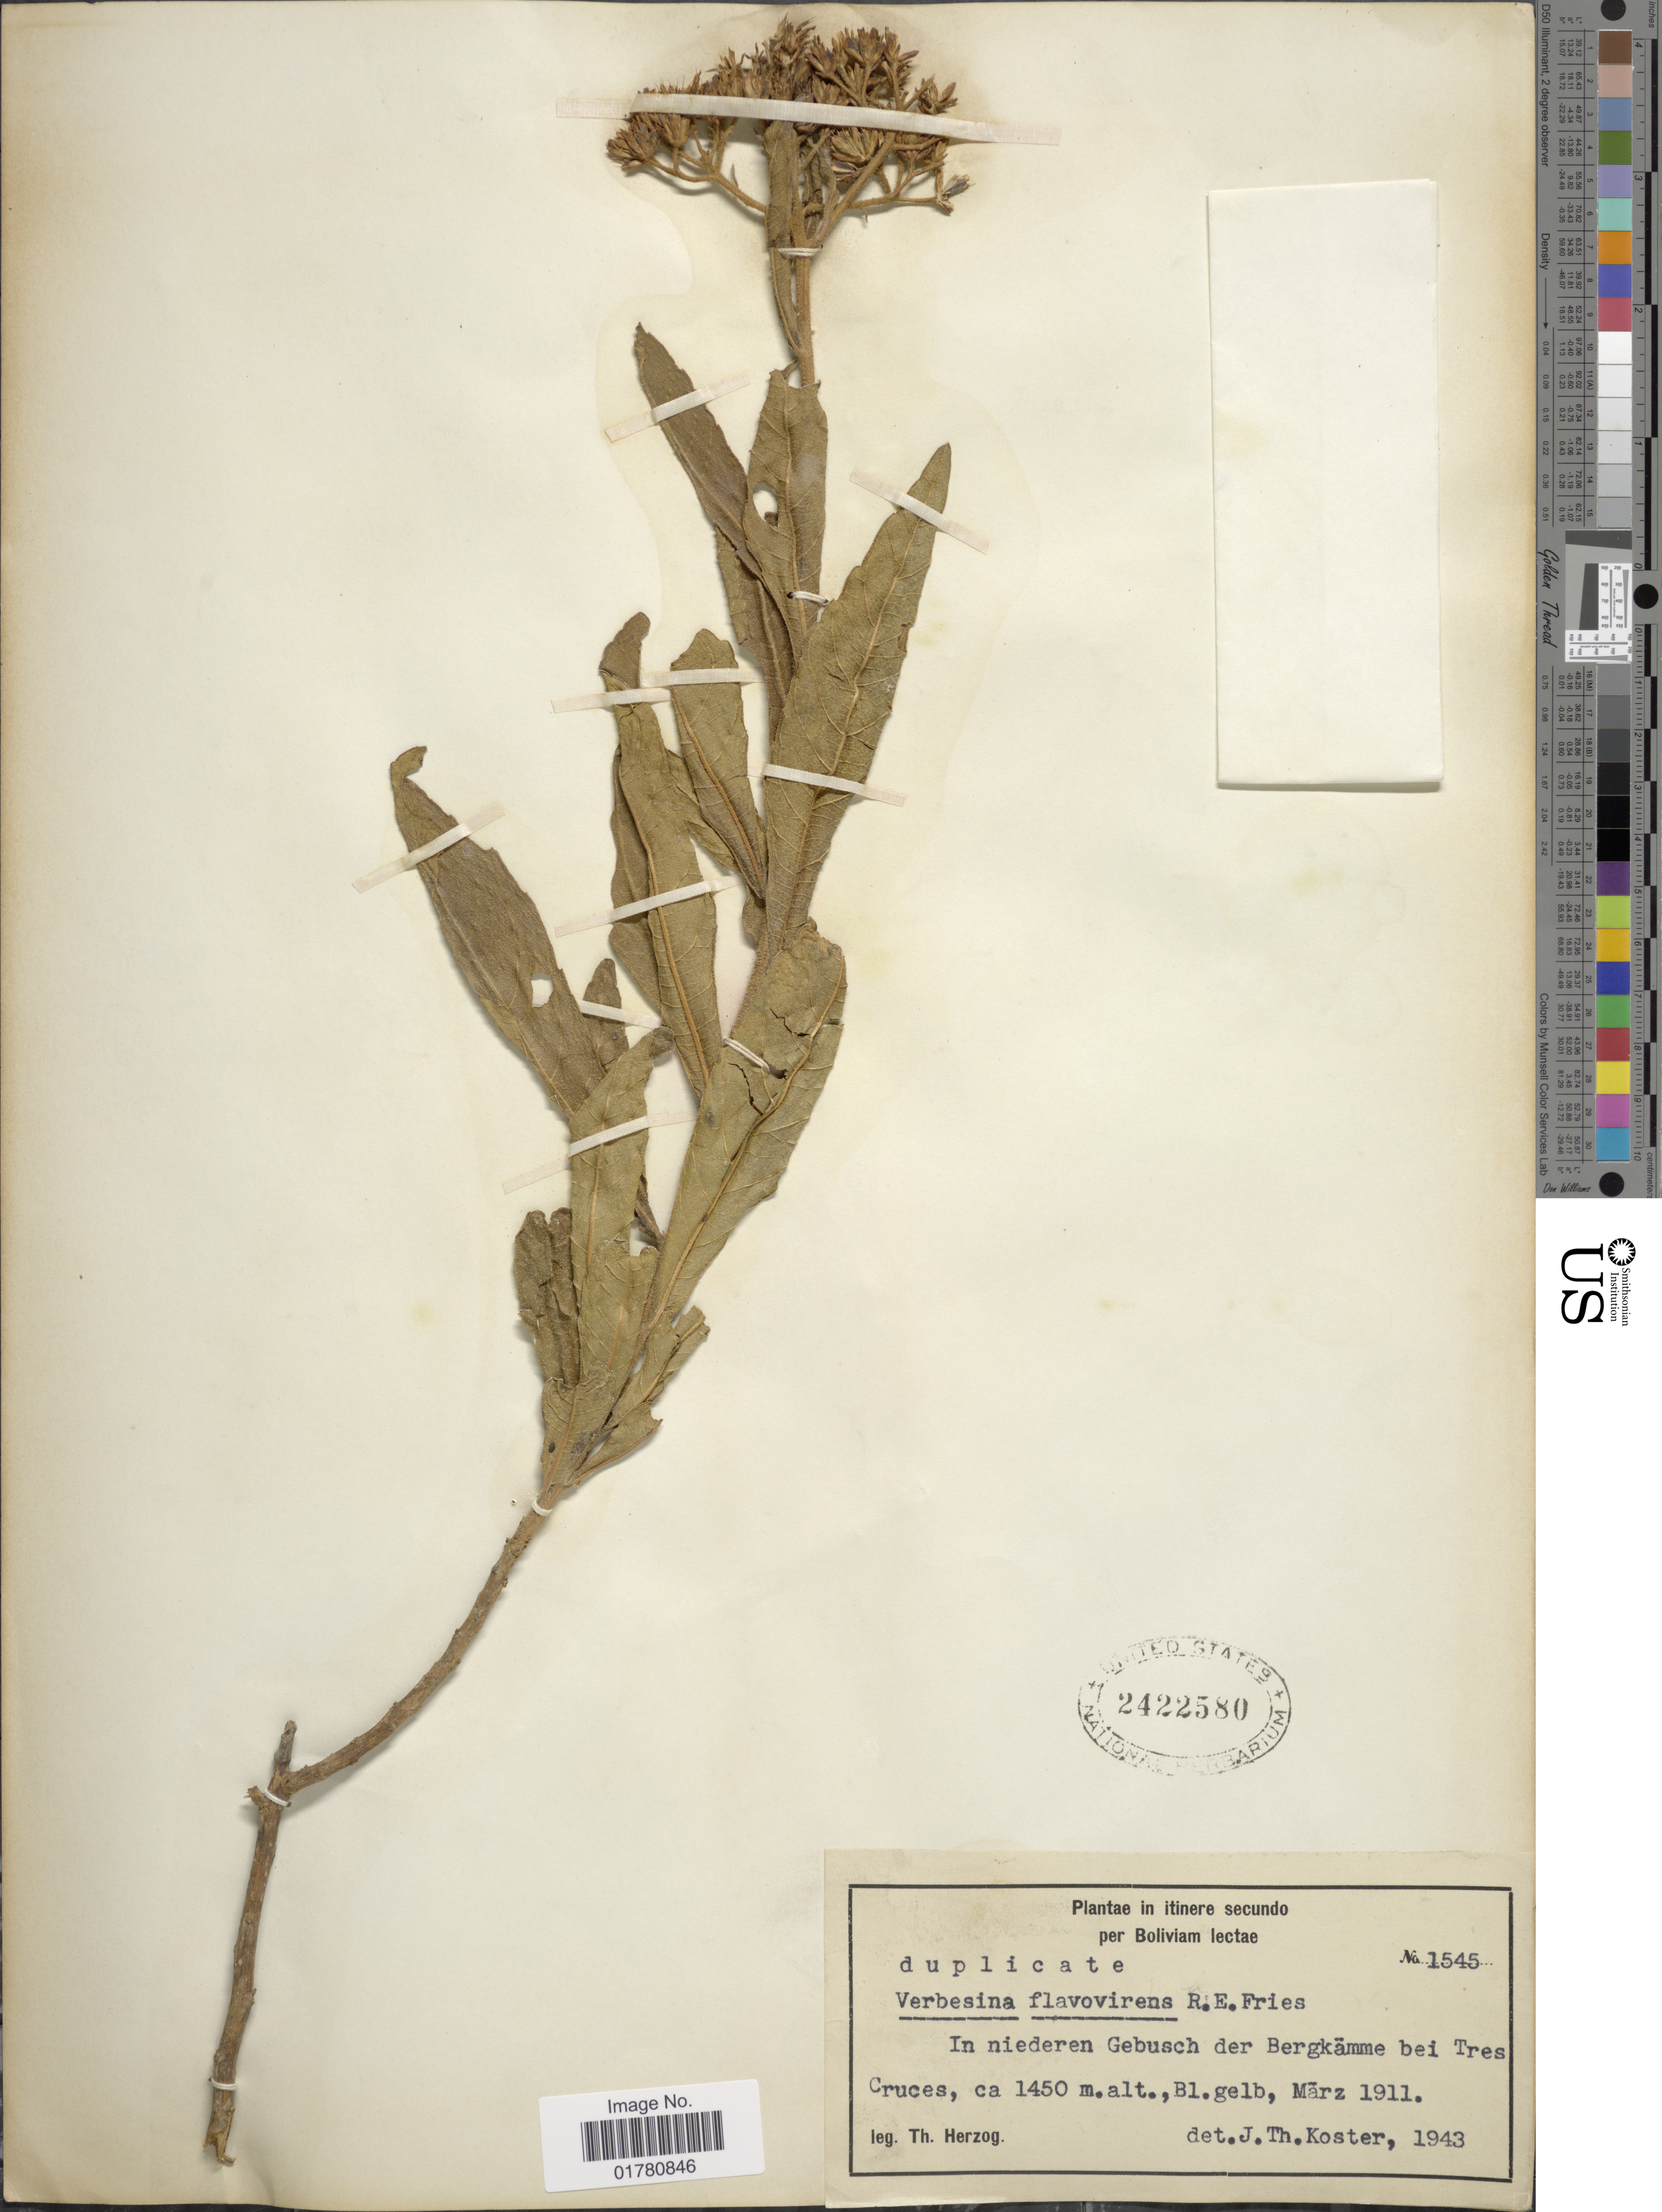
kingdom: Plantae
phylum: Tracheophyta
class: Magnoliopsida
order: Asterales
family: Asteraceae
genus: Verbesina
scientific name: Verbesina flavovirens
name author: R.E. Fr.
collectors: T. K. J. Herzog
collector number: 1545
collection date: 1911-03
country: Bolivia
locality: In niederen Gebusch der Bergkämme bei Tres Cruces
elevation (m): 1450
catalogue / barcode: US 2422580